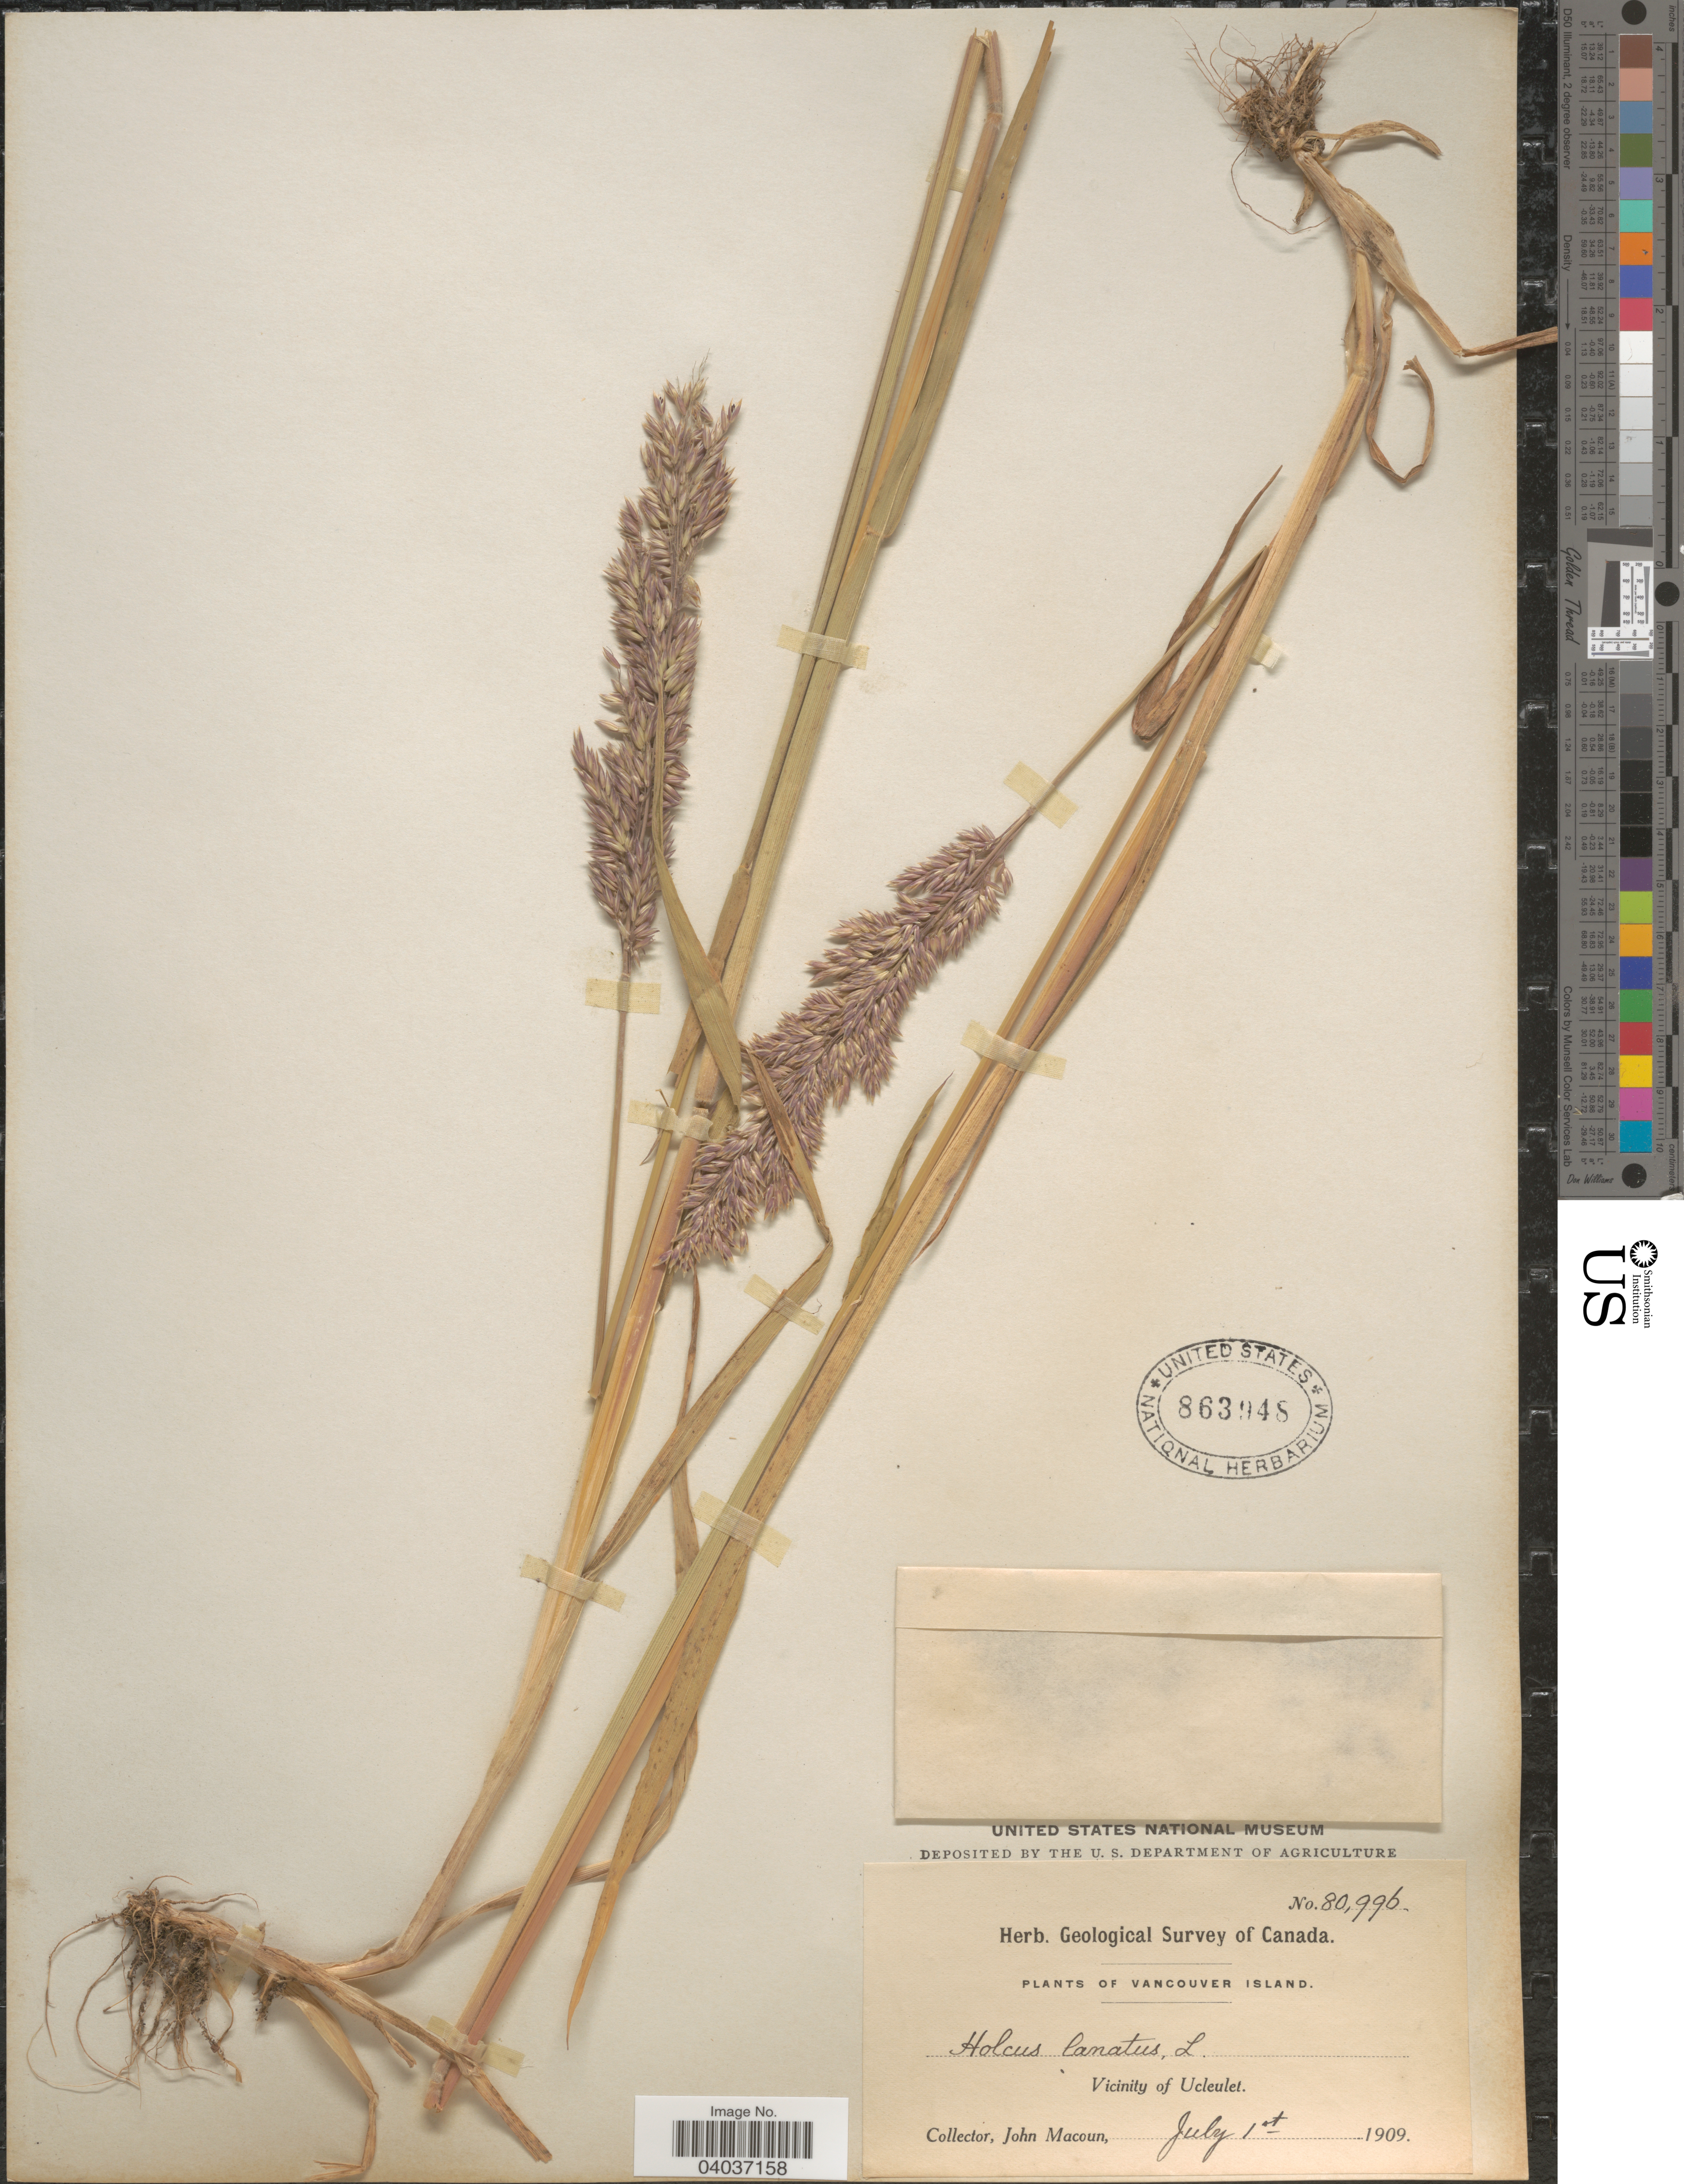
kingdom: Plantae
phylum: Tracheophyta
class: Liliopsida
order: Poales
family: Poaceae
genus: Holcus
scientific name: Holcus lanatus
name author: L.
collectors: J. Macoun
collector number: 80996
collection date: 1909-07-01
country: Canada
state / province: British Columbia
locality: Vancouver Island. Vicinity of Ucleulet.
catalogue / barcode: US 863948